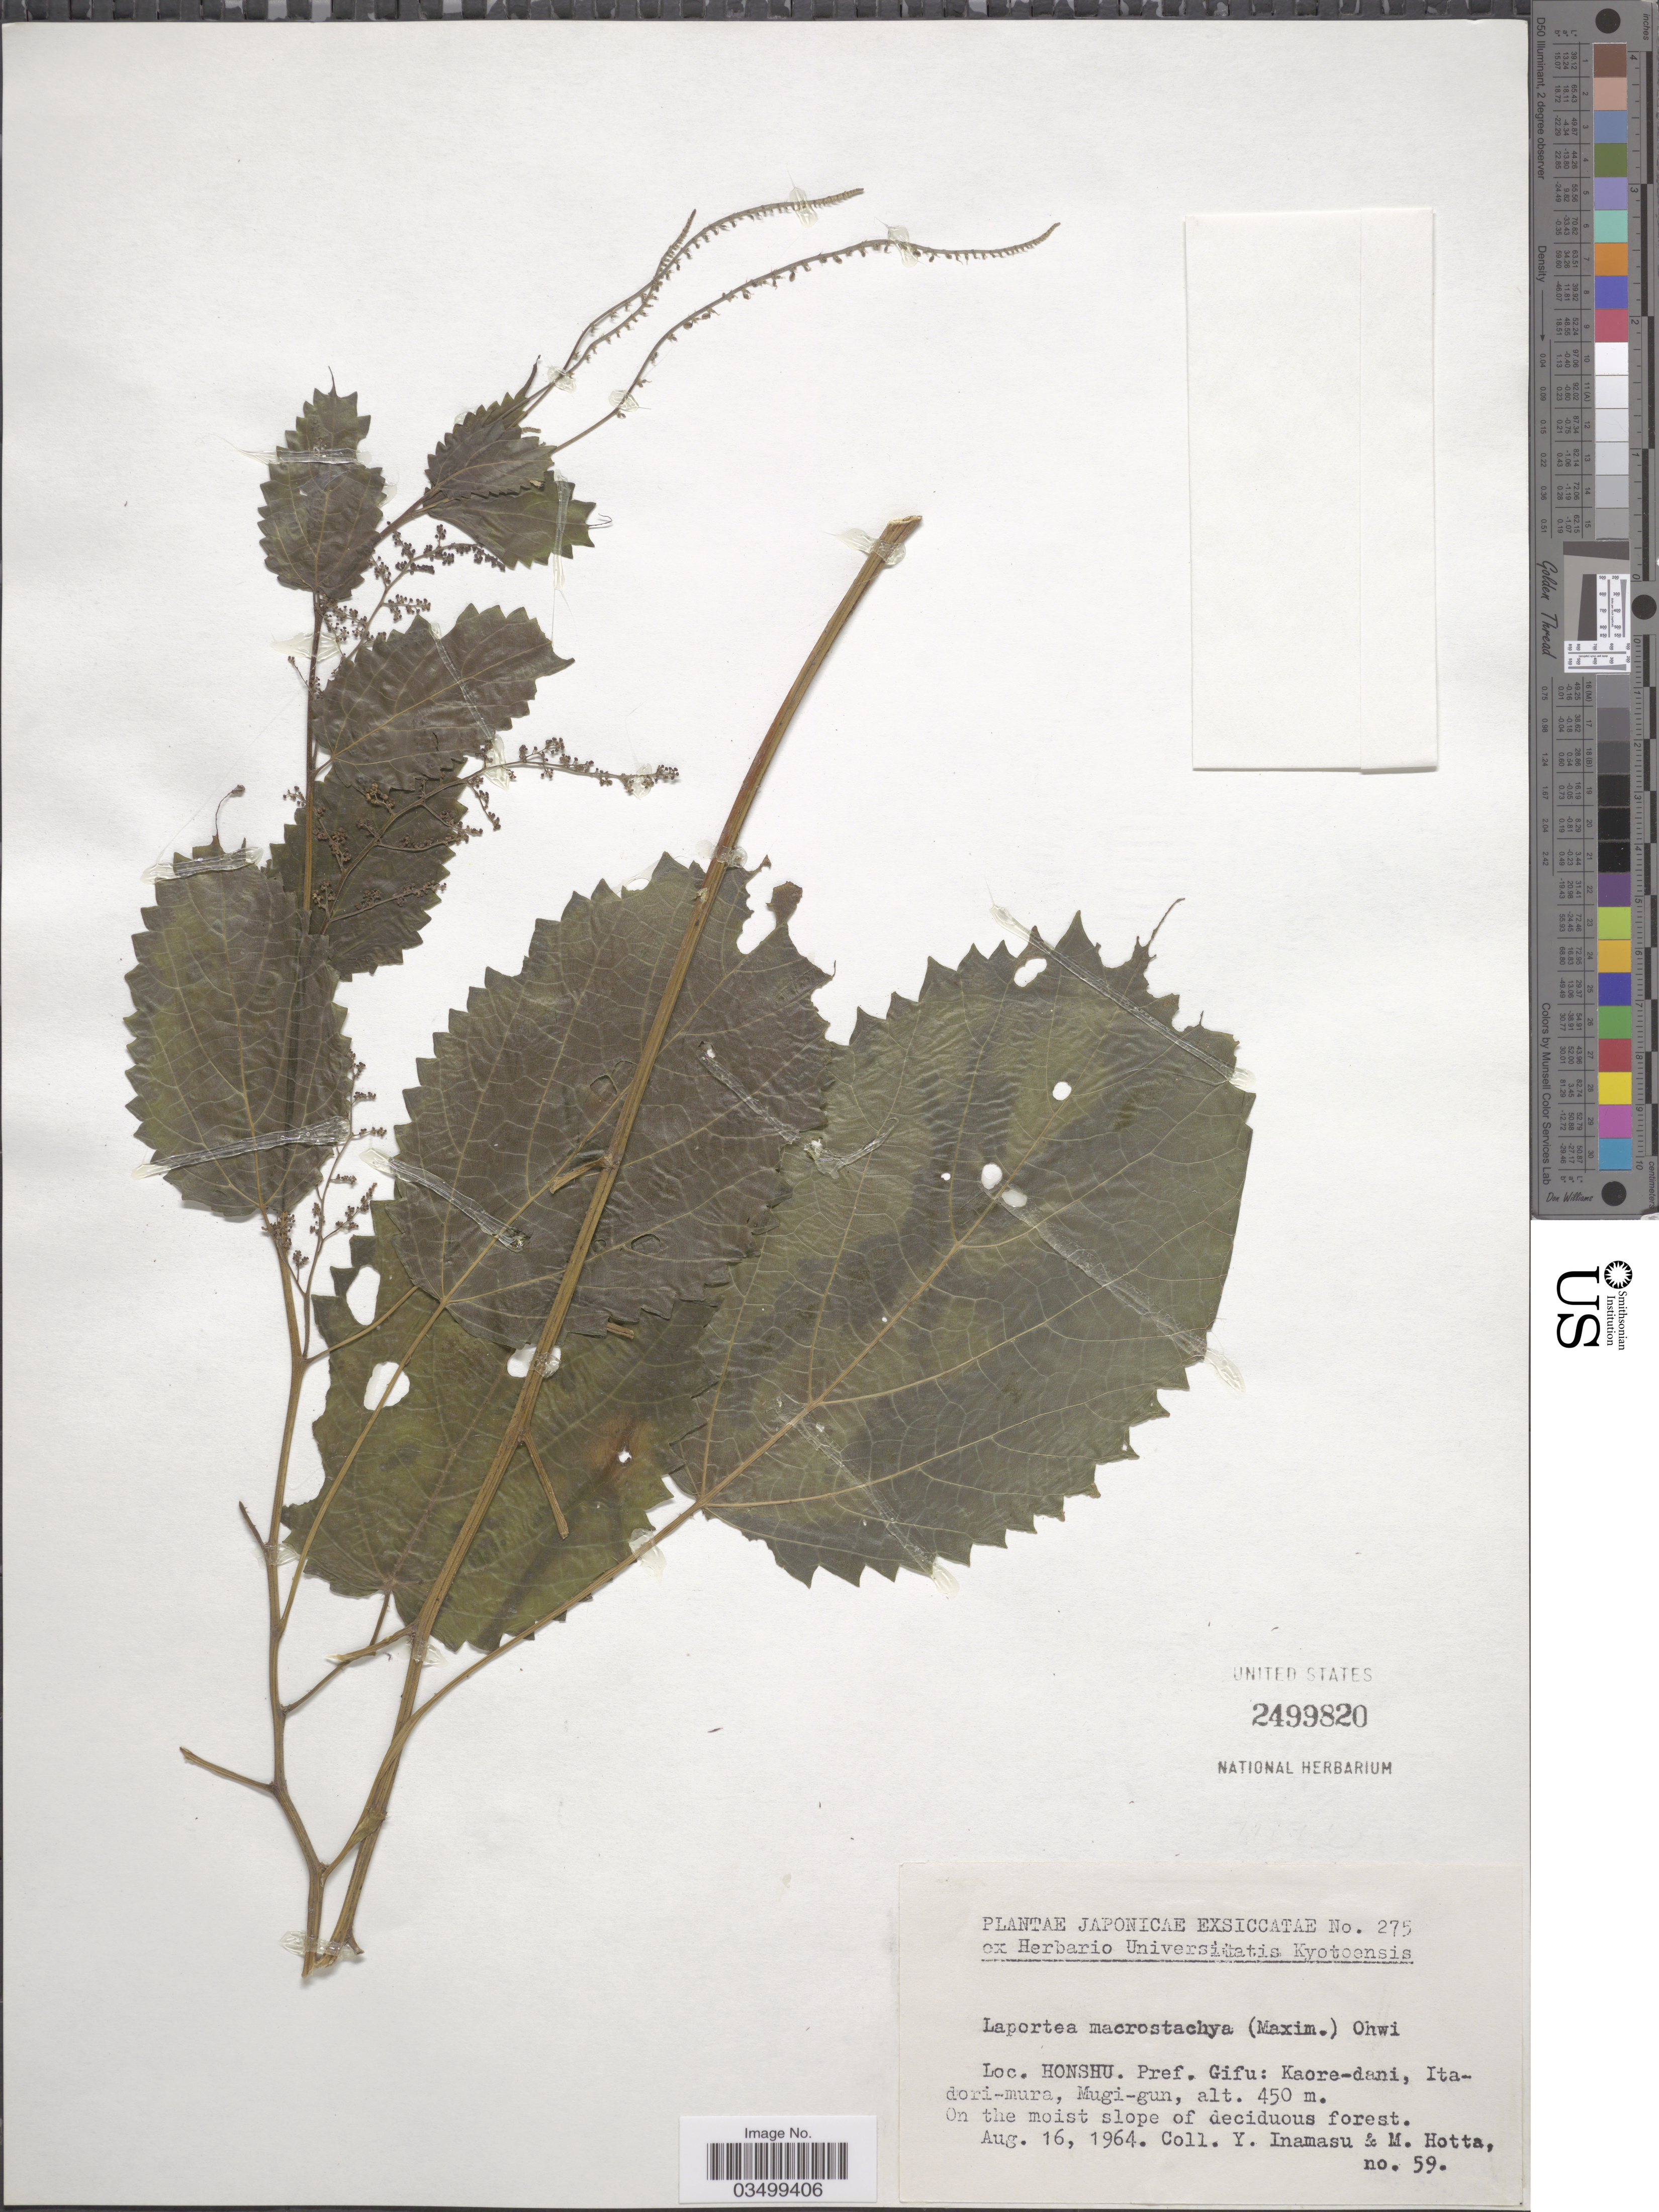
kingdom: Plantae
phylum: Tracheophyta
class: Magnoliopsida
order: Rosales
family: Urticaceae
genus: Laportea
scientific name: Laportea macrostachya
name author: (Maxim.) Ohwi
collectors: Y. Inamasu & M. Hotta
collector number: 559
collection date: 1964-08-16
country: Japan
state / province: Gihu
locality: Japonicae. Pref. Gifu: Kaore-dani, Itadori-mura, Mugi-gun.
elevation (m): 450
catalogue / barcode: US 2499820